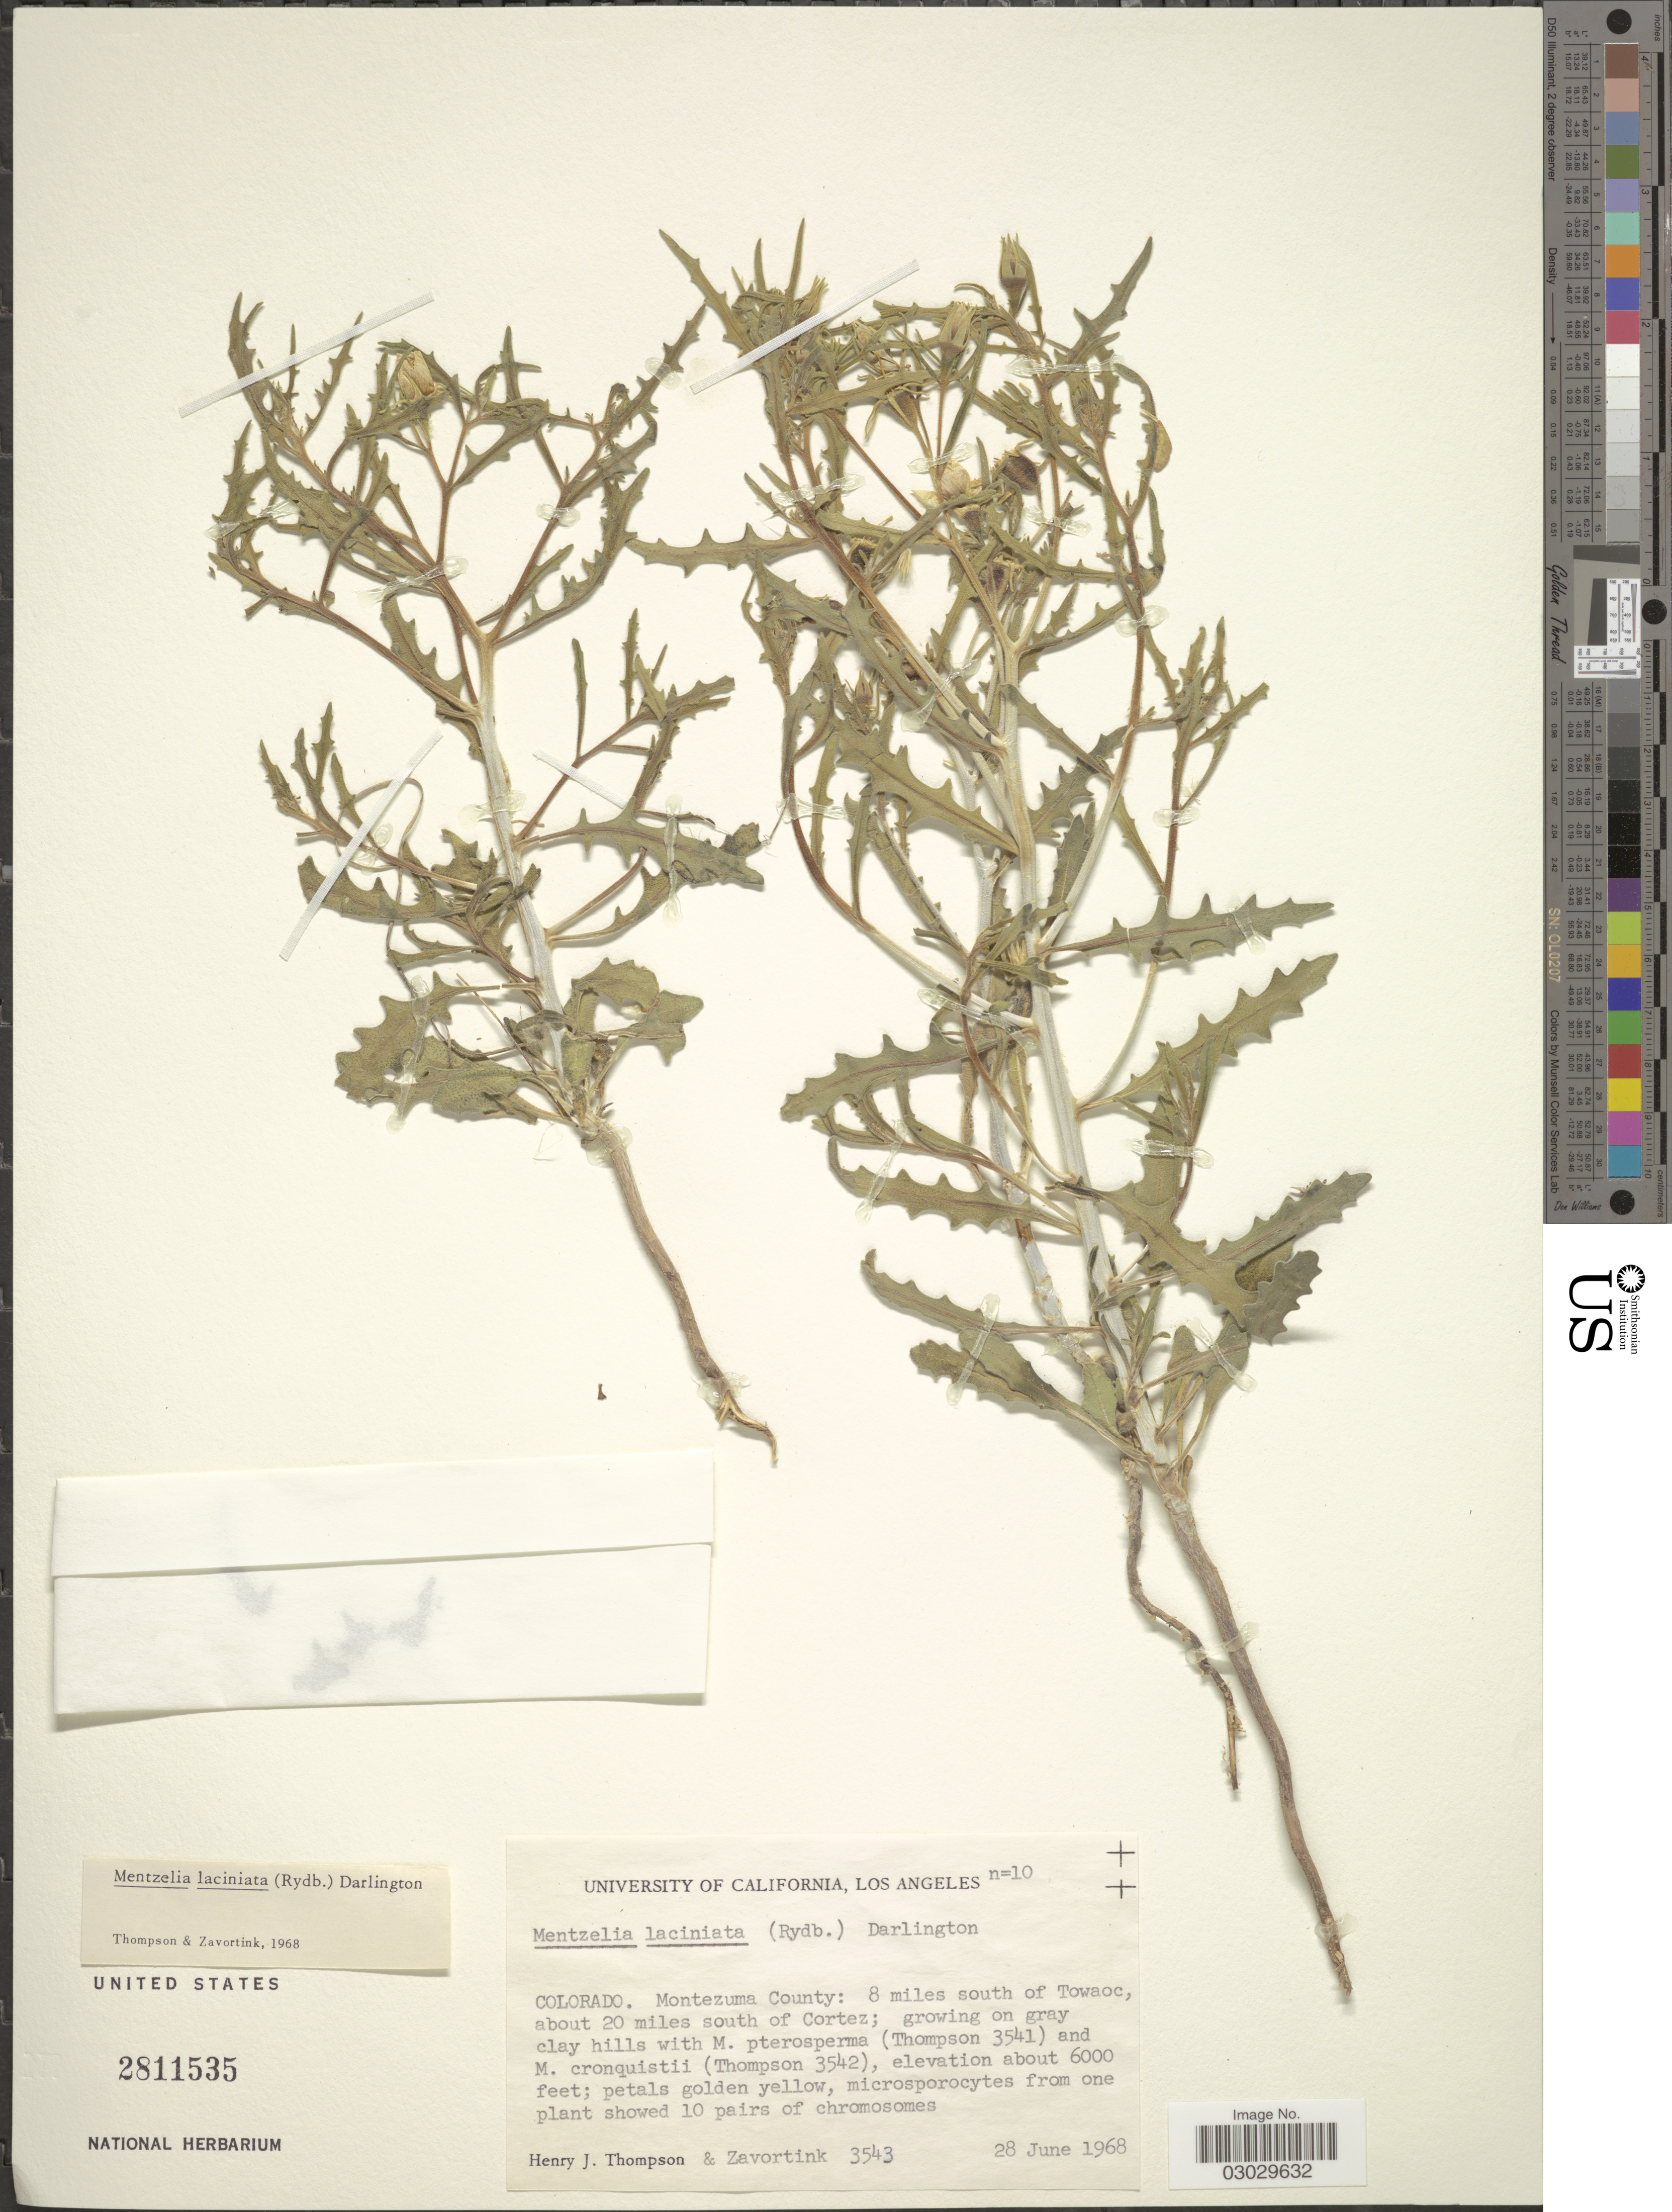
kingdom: Plantae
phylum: Tracheophyta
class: Magnoliopsida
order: Cornales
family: Loasaceae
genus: Mentzelia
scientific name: Mentzelia laciniata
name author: (Rydb.) J. Darl.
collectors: H. J. Thompson & Zavortink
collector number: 3543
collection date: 1968-06-28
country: United States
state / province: Colorado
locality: Montezuma County: 8 miles south of Towaoc, about 20 miles south of Cortez.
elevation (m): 1829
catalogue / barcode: US 2811535